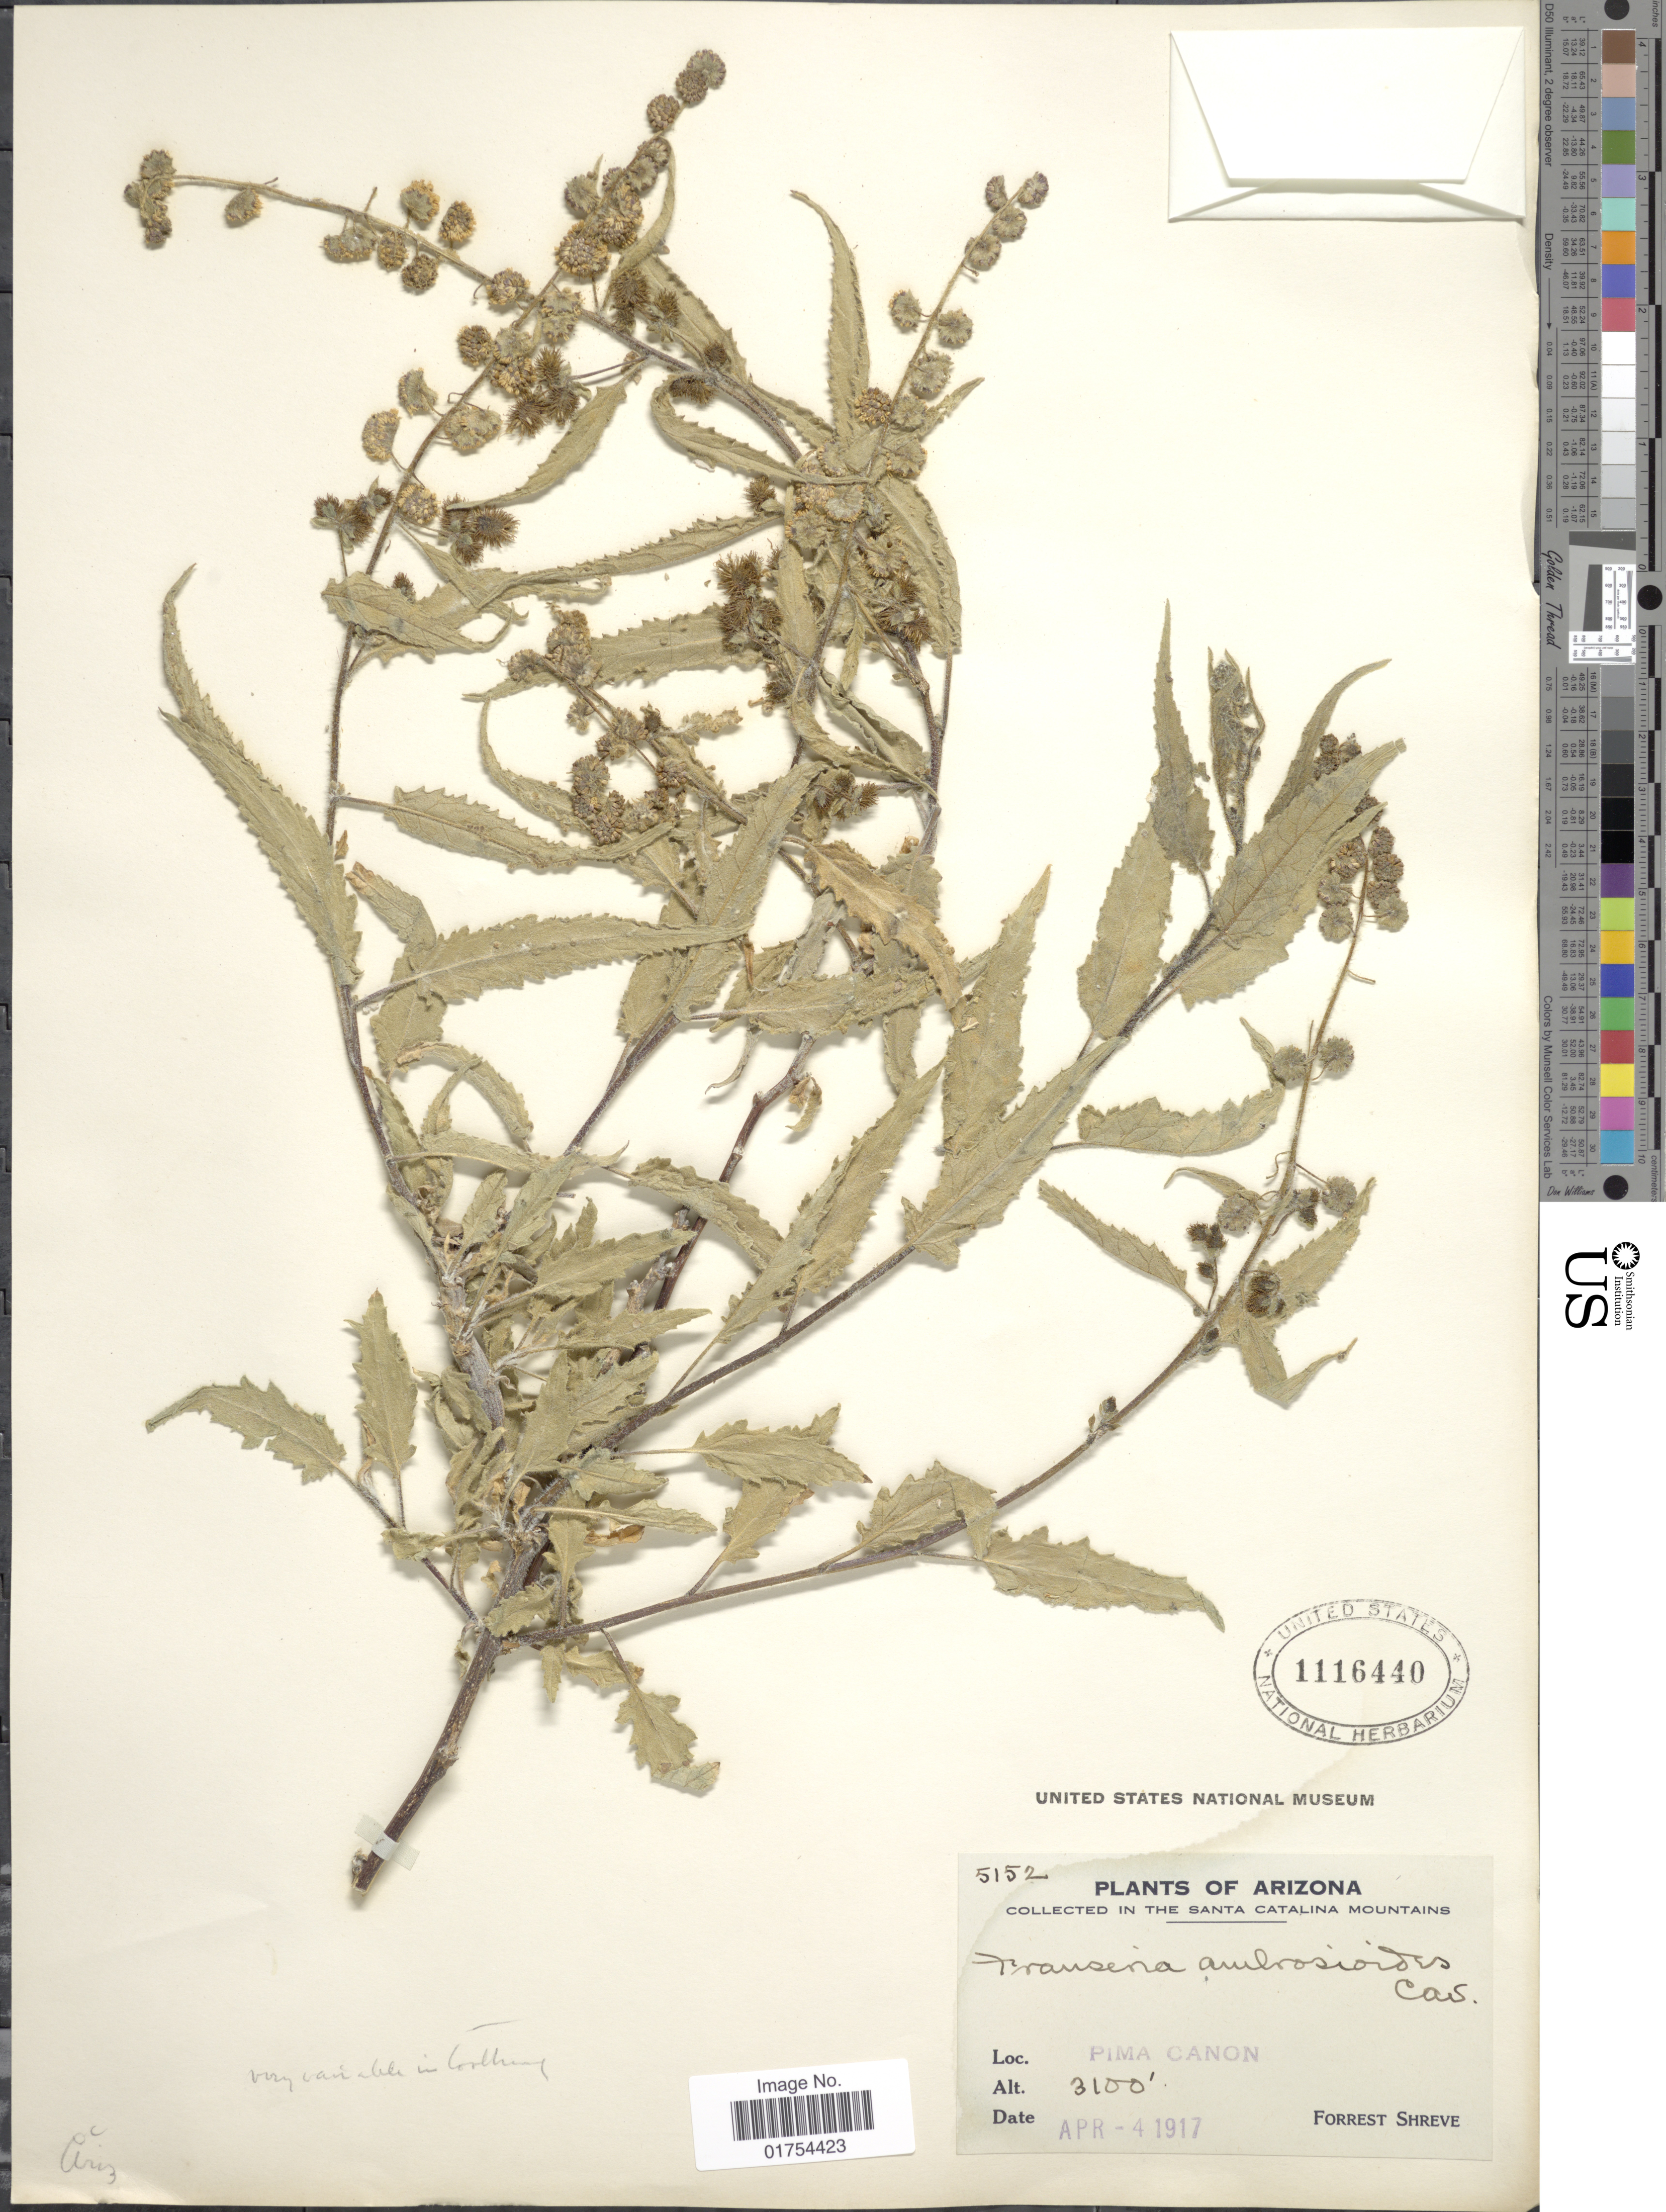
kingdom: Plantae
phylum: Tracheophyta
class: Magnoliopsida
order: Asterales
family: Asteraceae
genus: Franseria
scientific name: Franseria ambrosioides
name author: Cav.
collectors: F. Shreve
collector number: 5152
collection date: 1917-04-04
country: United States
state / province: Arizona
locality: Santa Catalina Mountains, Pima Canon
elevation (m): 945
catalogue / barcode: US 1116440